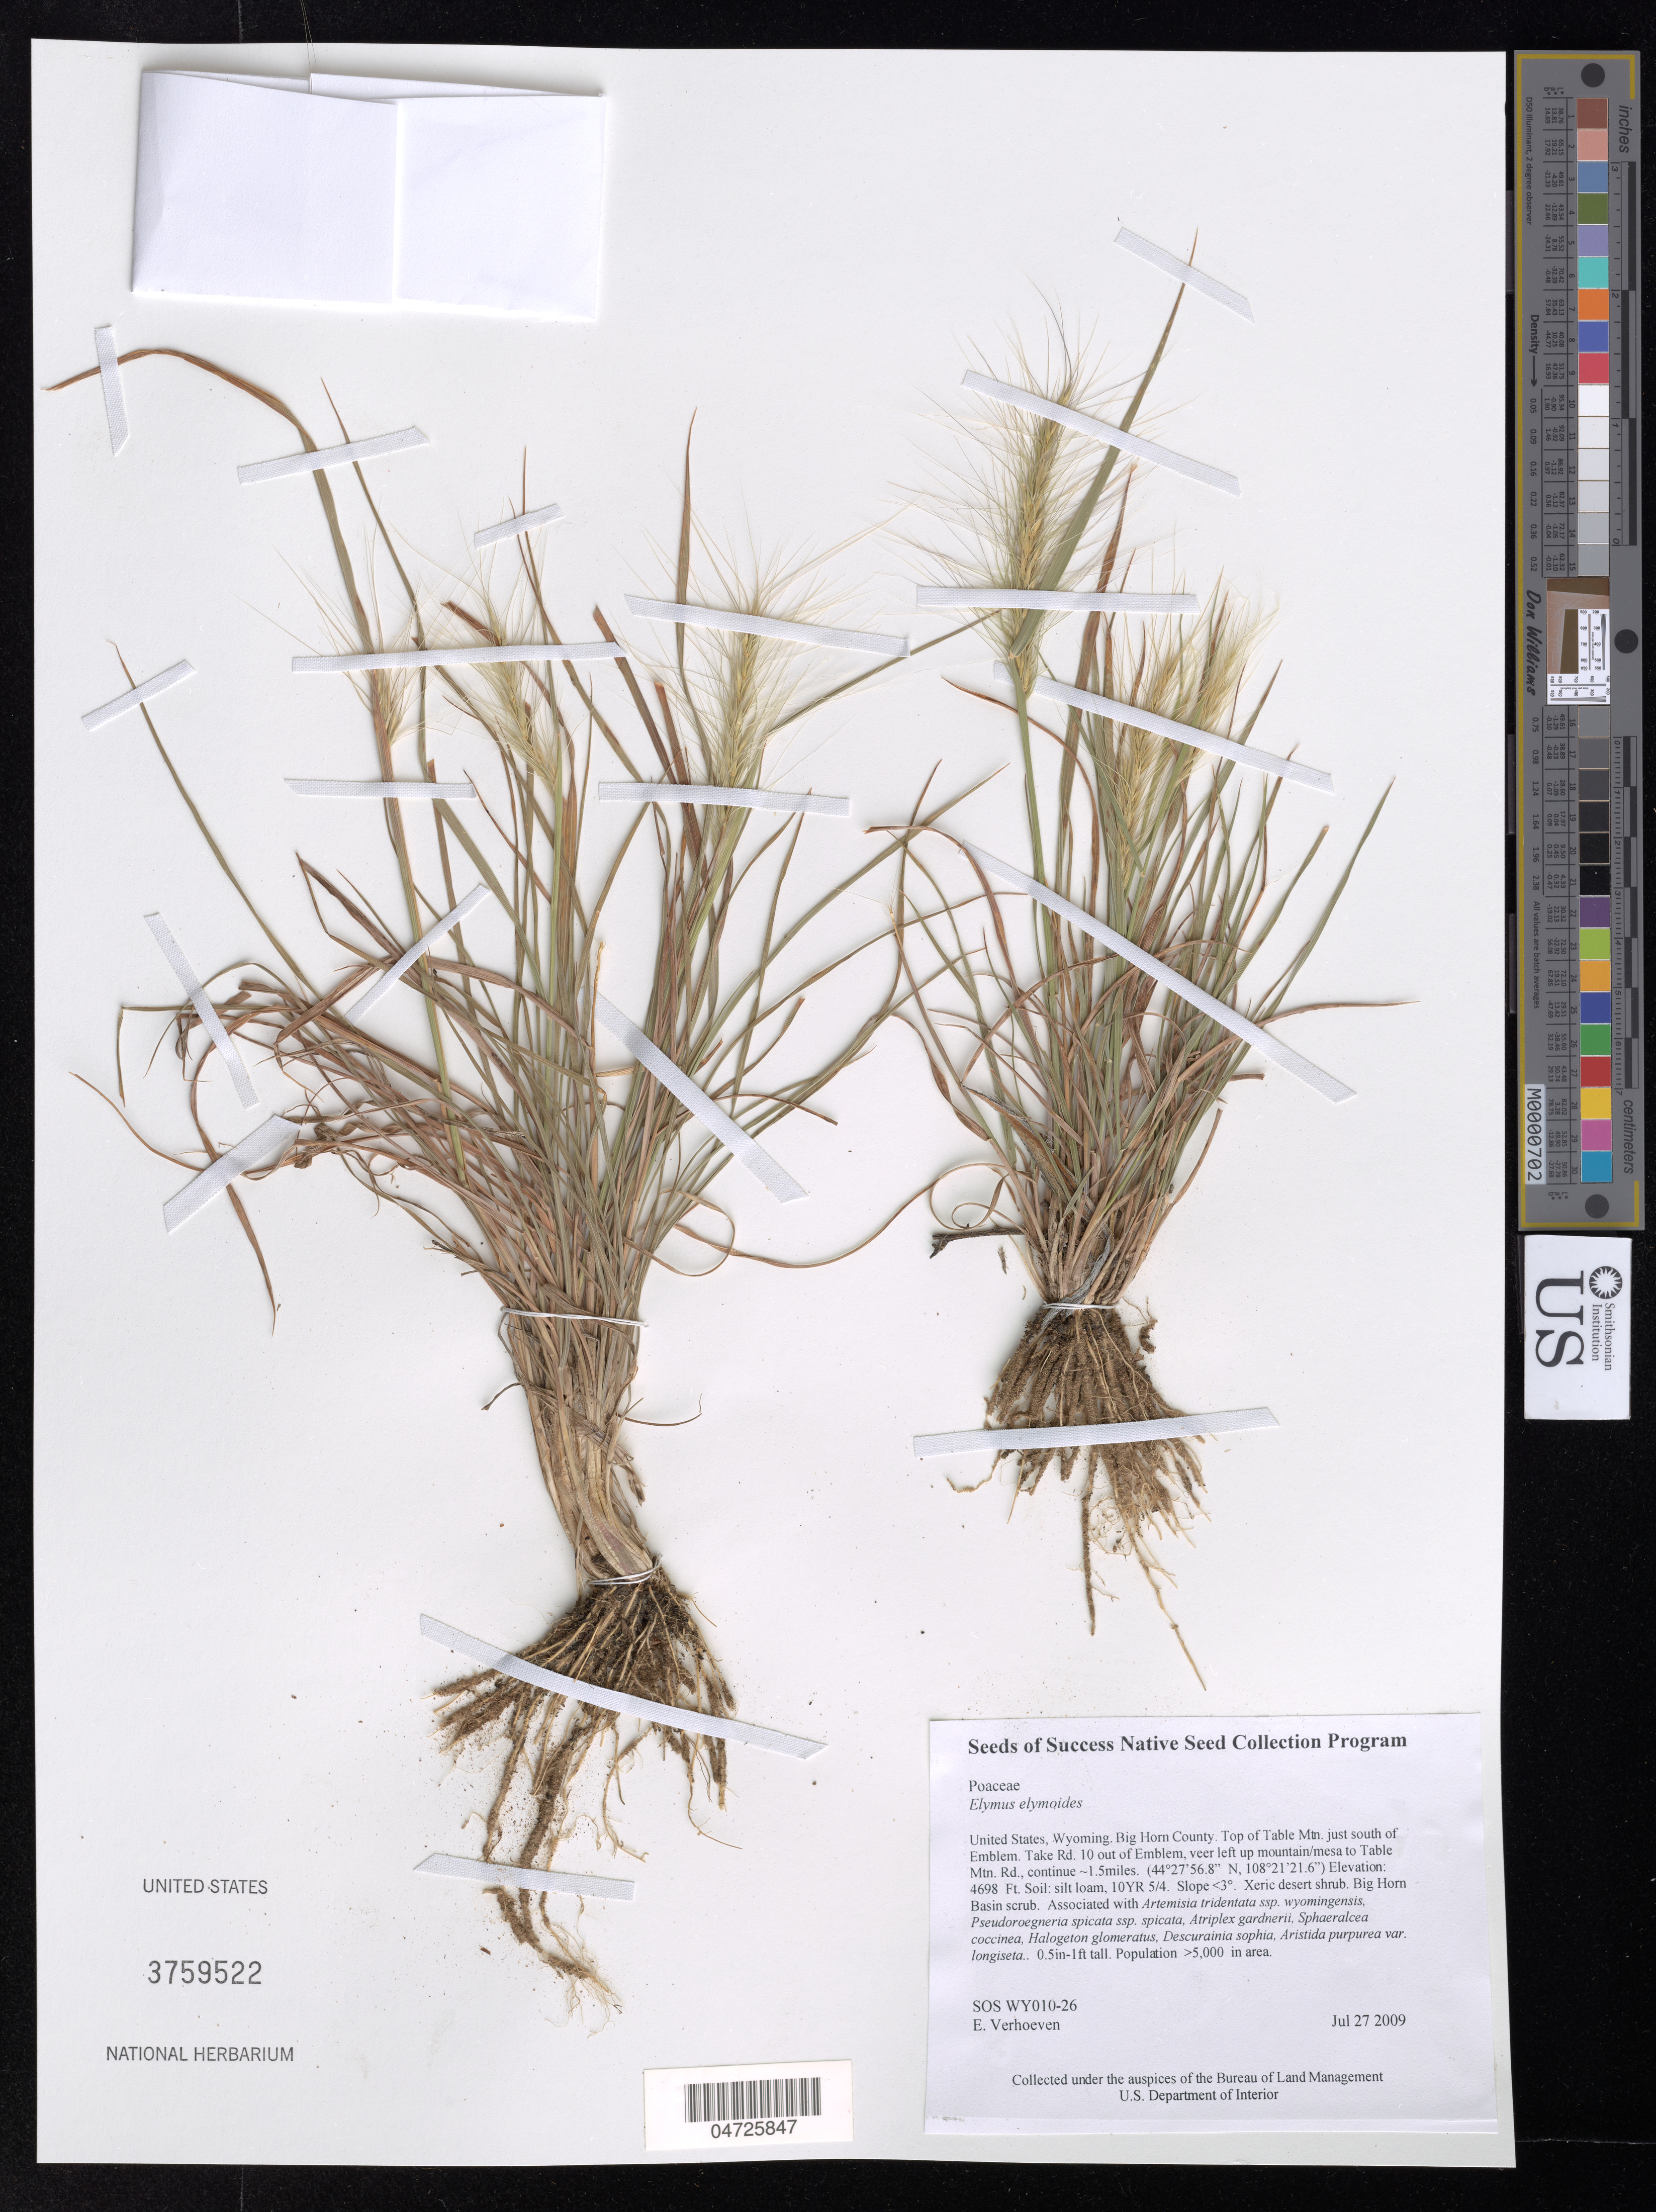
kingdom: Plantae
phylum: Tracheophyta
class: Liliopsida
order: Poales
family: Poaceae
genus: Elymus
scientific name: Elymus elymoides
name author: (Raf.) Swezey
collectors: E. Verhoeven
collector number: SOS WY010-26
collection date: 2009-07-27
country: United States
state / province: Wyoming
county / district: Big Horn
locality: Big Horn County. Top of Table Mtn. just south of Emblem. Take Rd. 10 out of Emblem, veer left up mountain/mesa to Table Mtn. Rd., continue ~1.5 miles.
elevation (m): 1432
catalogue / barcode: US 3759522